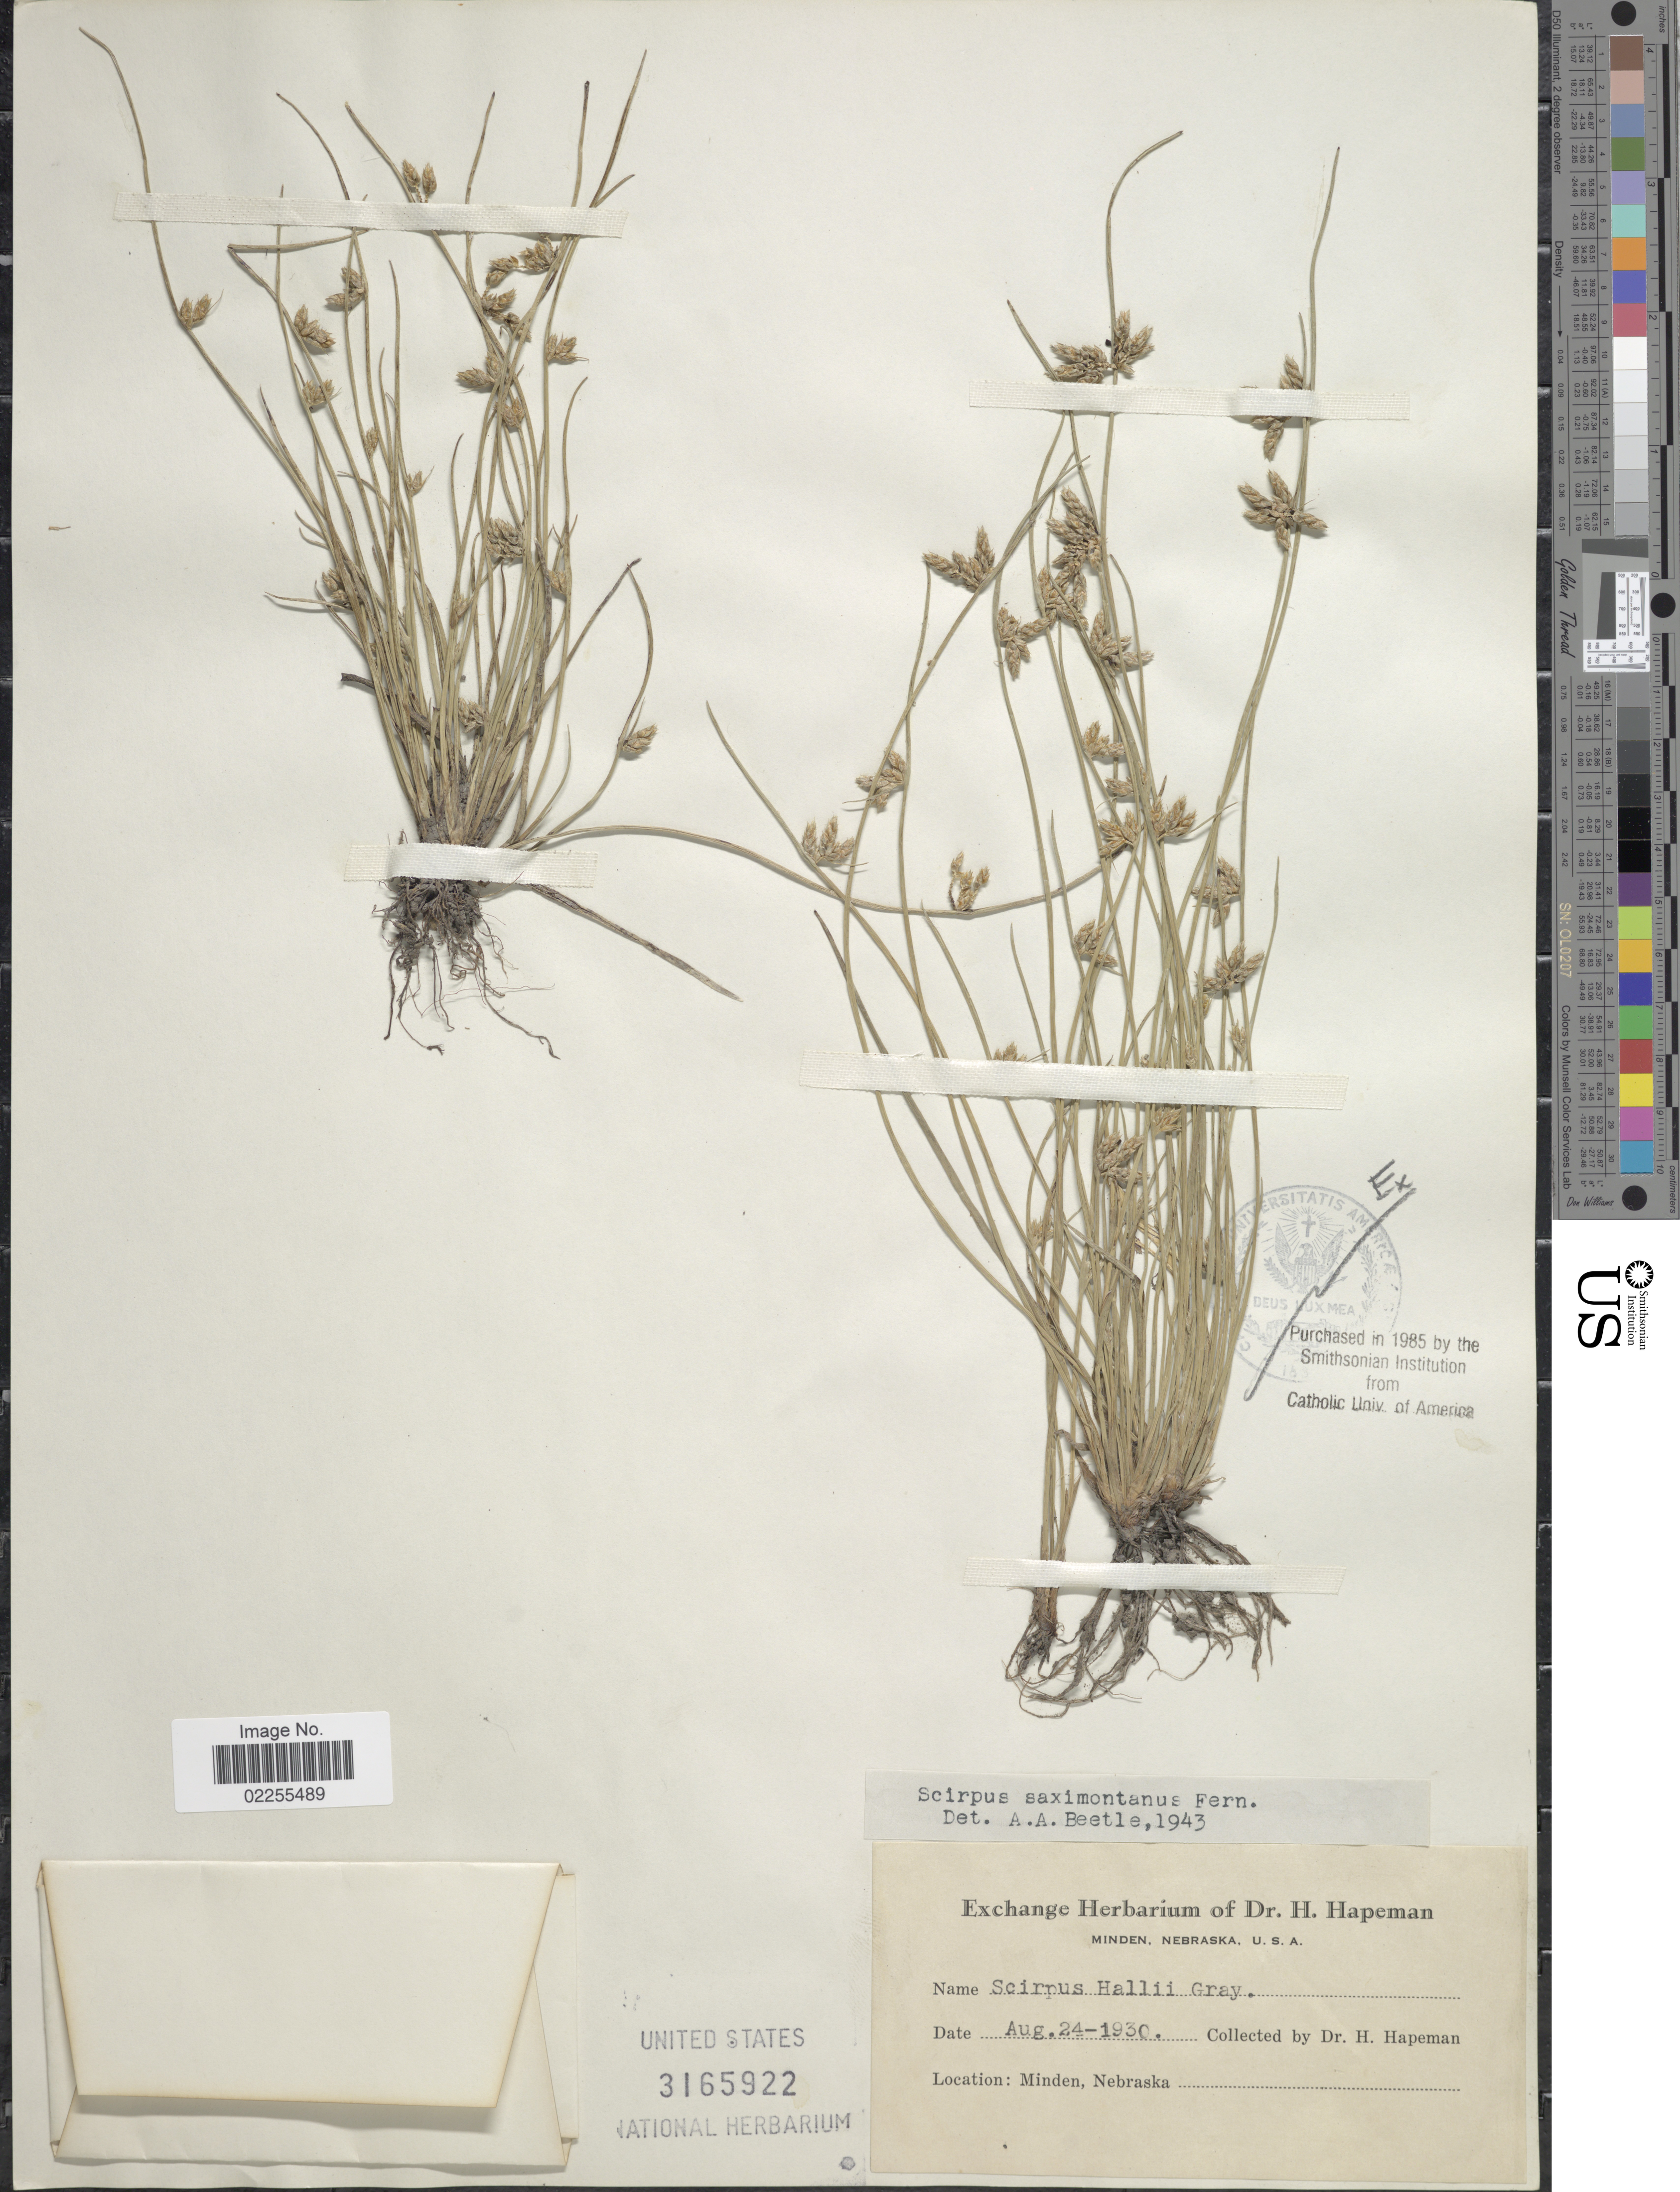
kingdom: Plantae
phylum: Tracheophyta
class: Liliopsida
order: Poales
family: Cyperaceae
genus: Schoenoplectus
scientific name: Schoenoplectus saximontanus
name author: (Fernald) J. Raynal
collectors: H. Hapeman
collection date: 1930-08-24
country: United States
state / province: Nebraska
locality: Minden.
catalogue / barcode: US 3165922